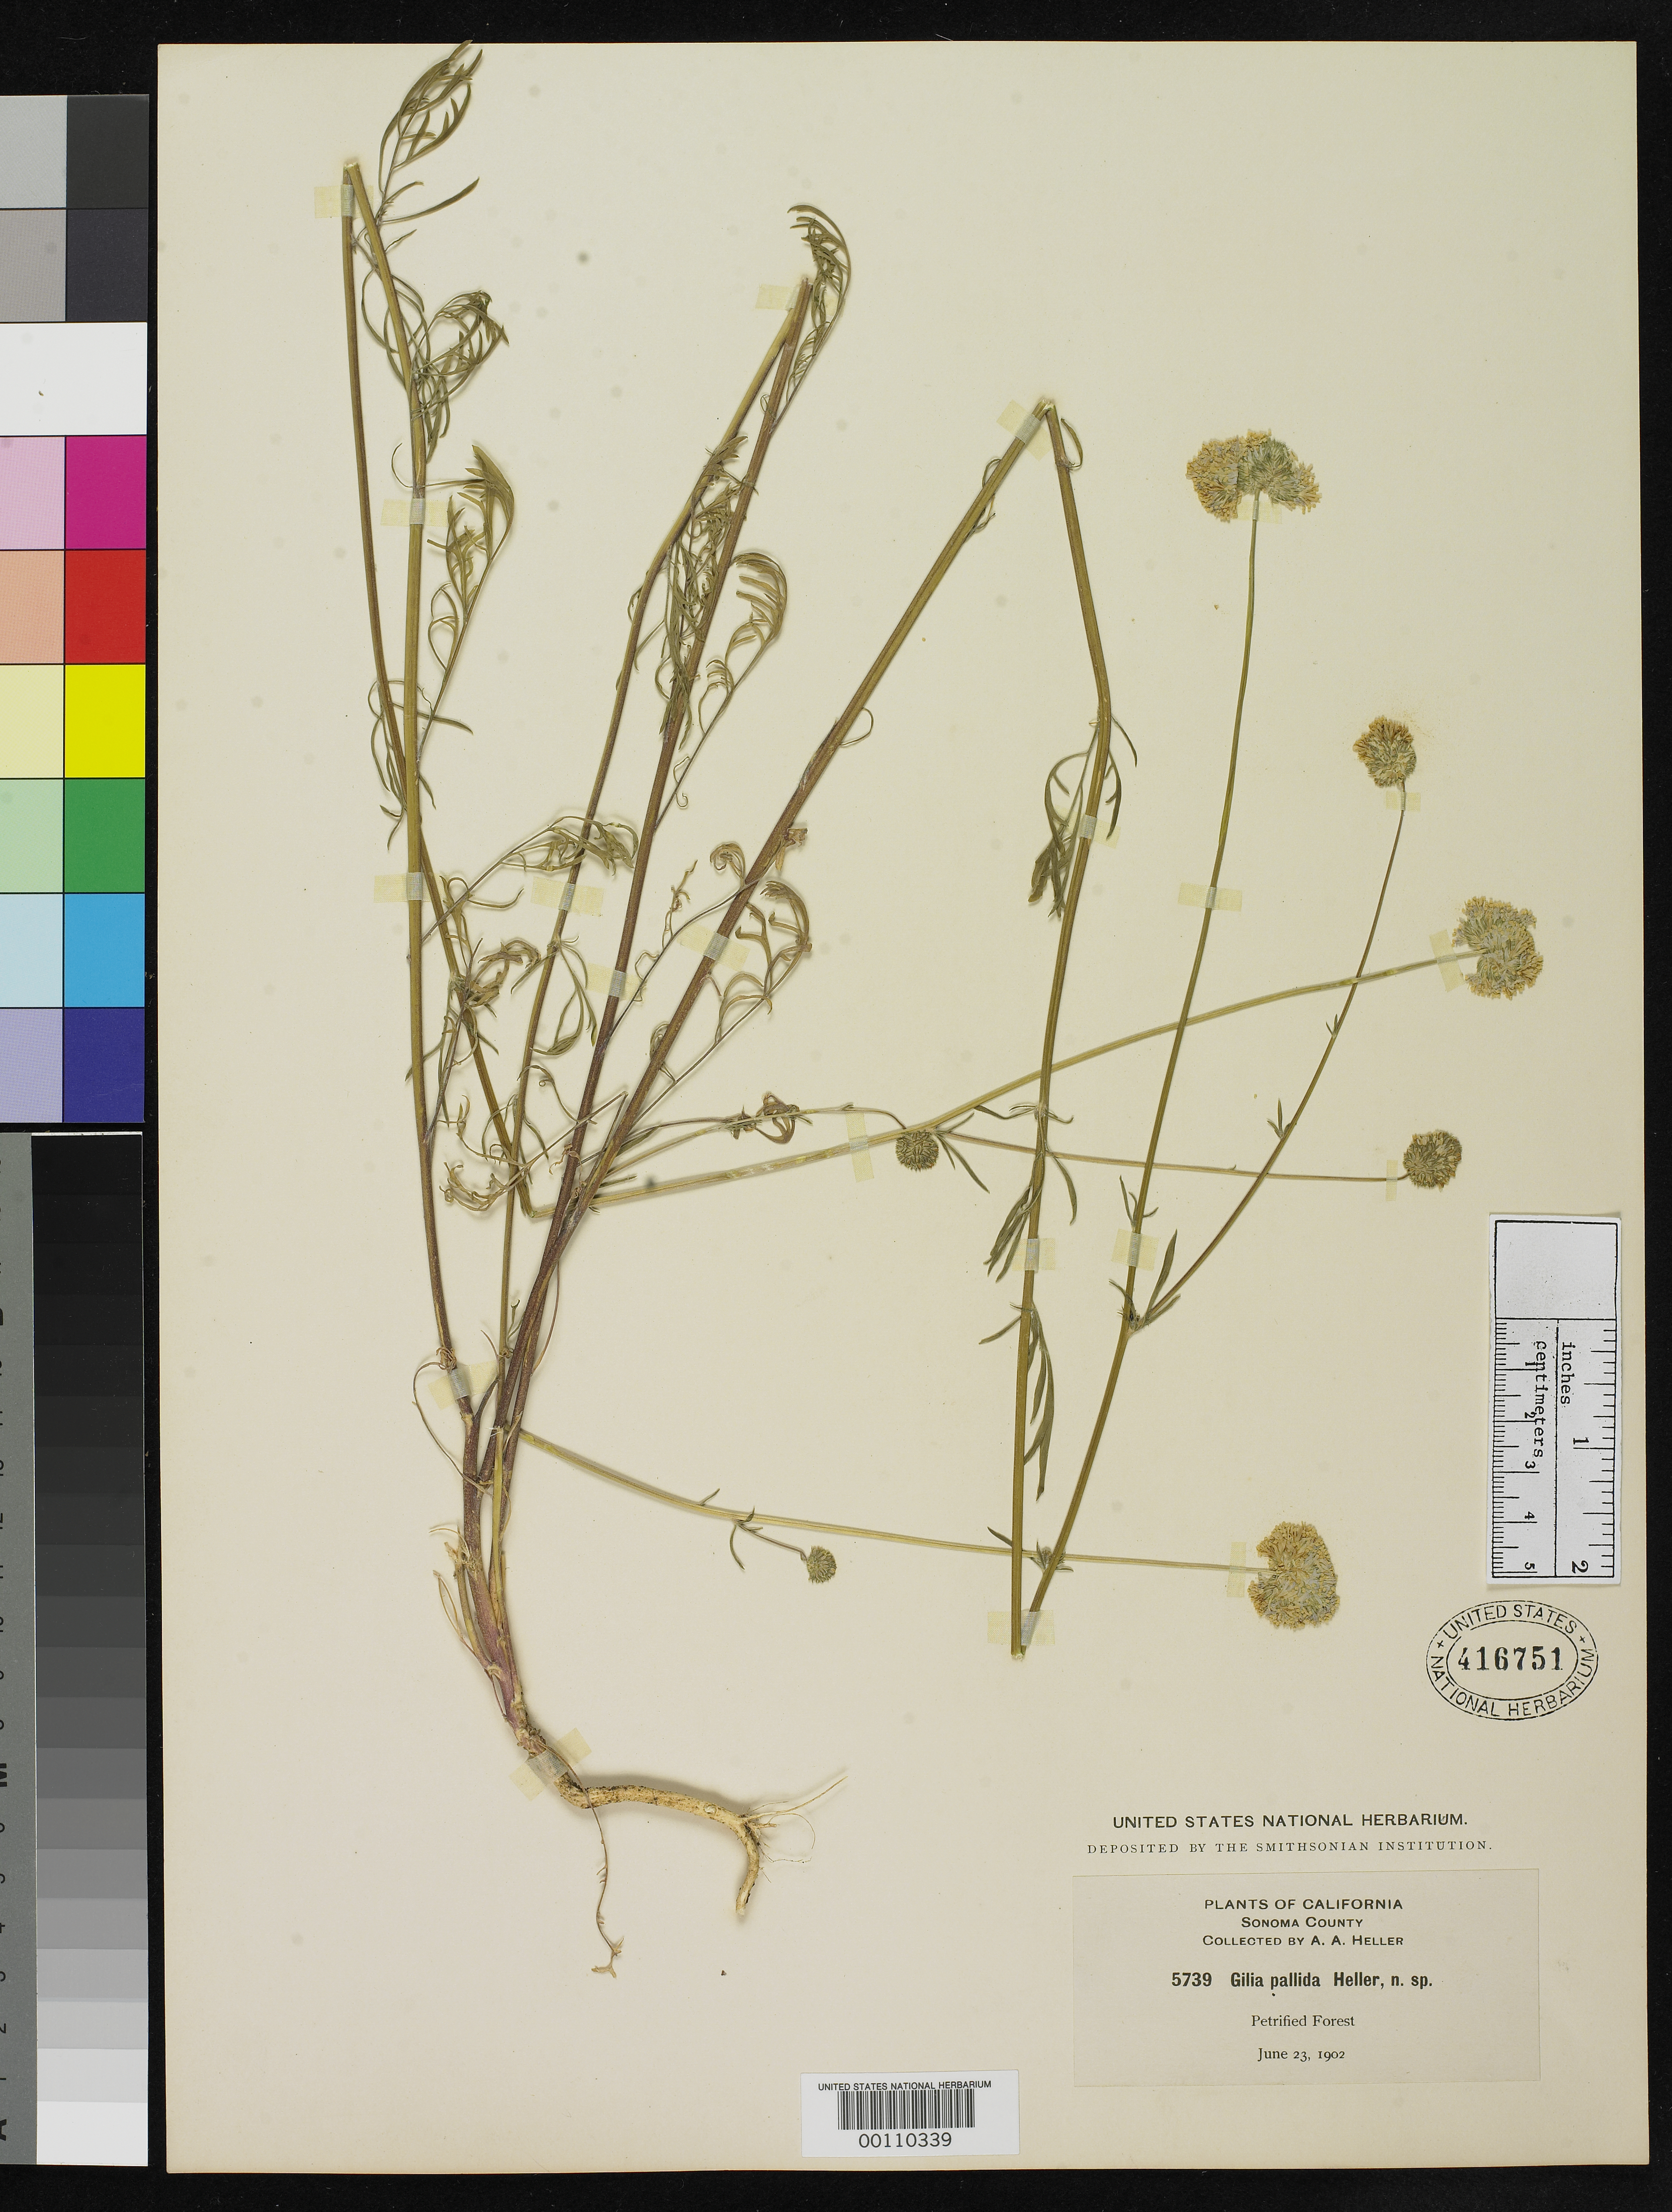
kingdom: Plantae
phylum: Tracheophyta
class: Magnoliopsida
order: Ericales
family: Polemoniaceae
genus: Gilia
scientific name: Gilia pallida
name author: A. Heller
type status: Isotype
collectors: A. A. Heller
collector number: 5739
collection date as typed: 23 Jun 1902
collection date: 1902-06-23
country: United States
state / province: California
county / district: Sonoma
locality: Petrified forest.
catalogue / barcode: US 416751